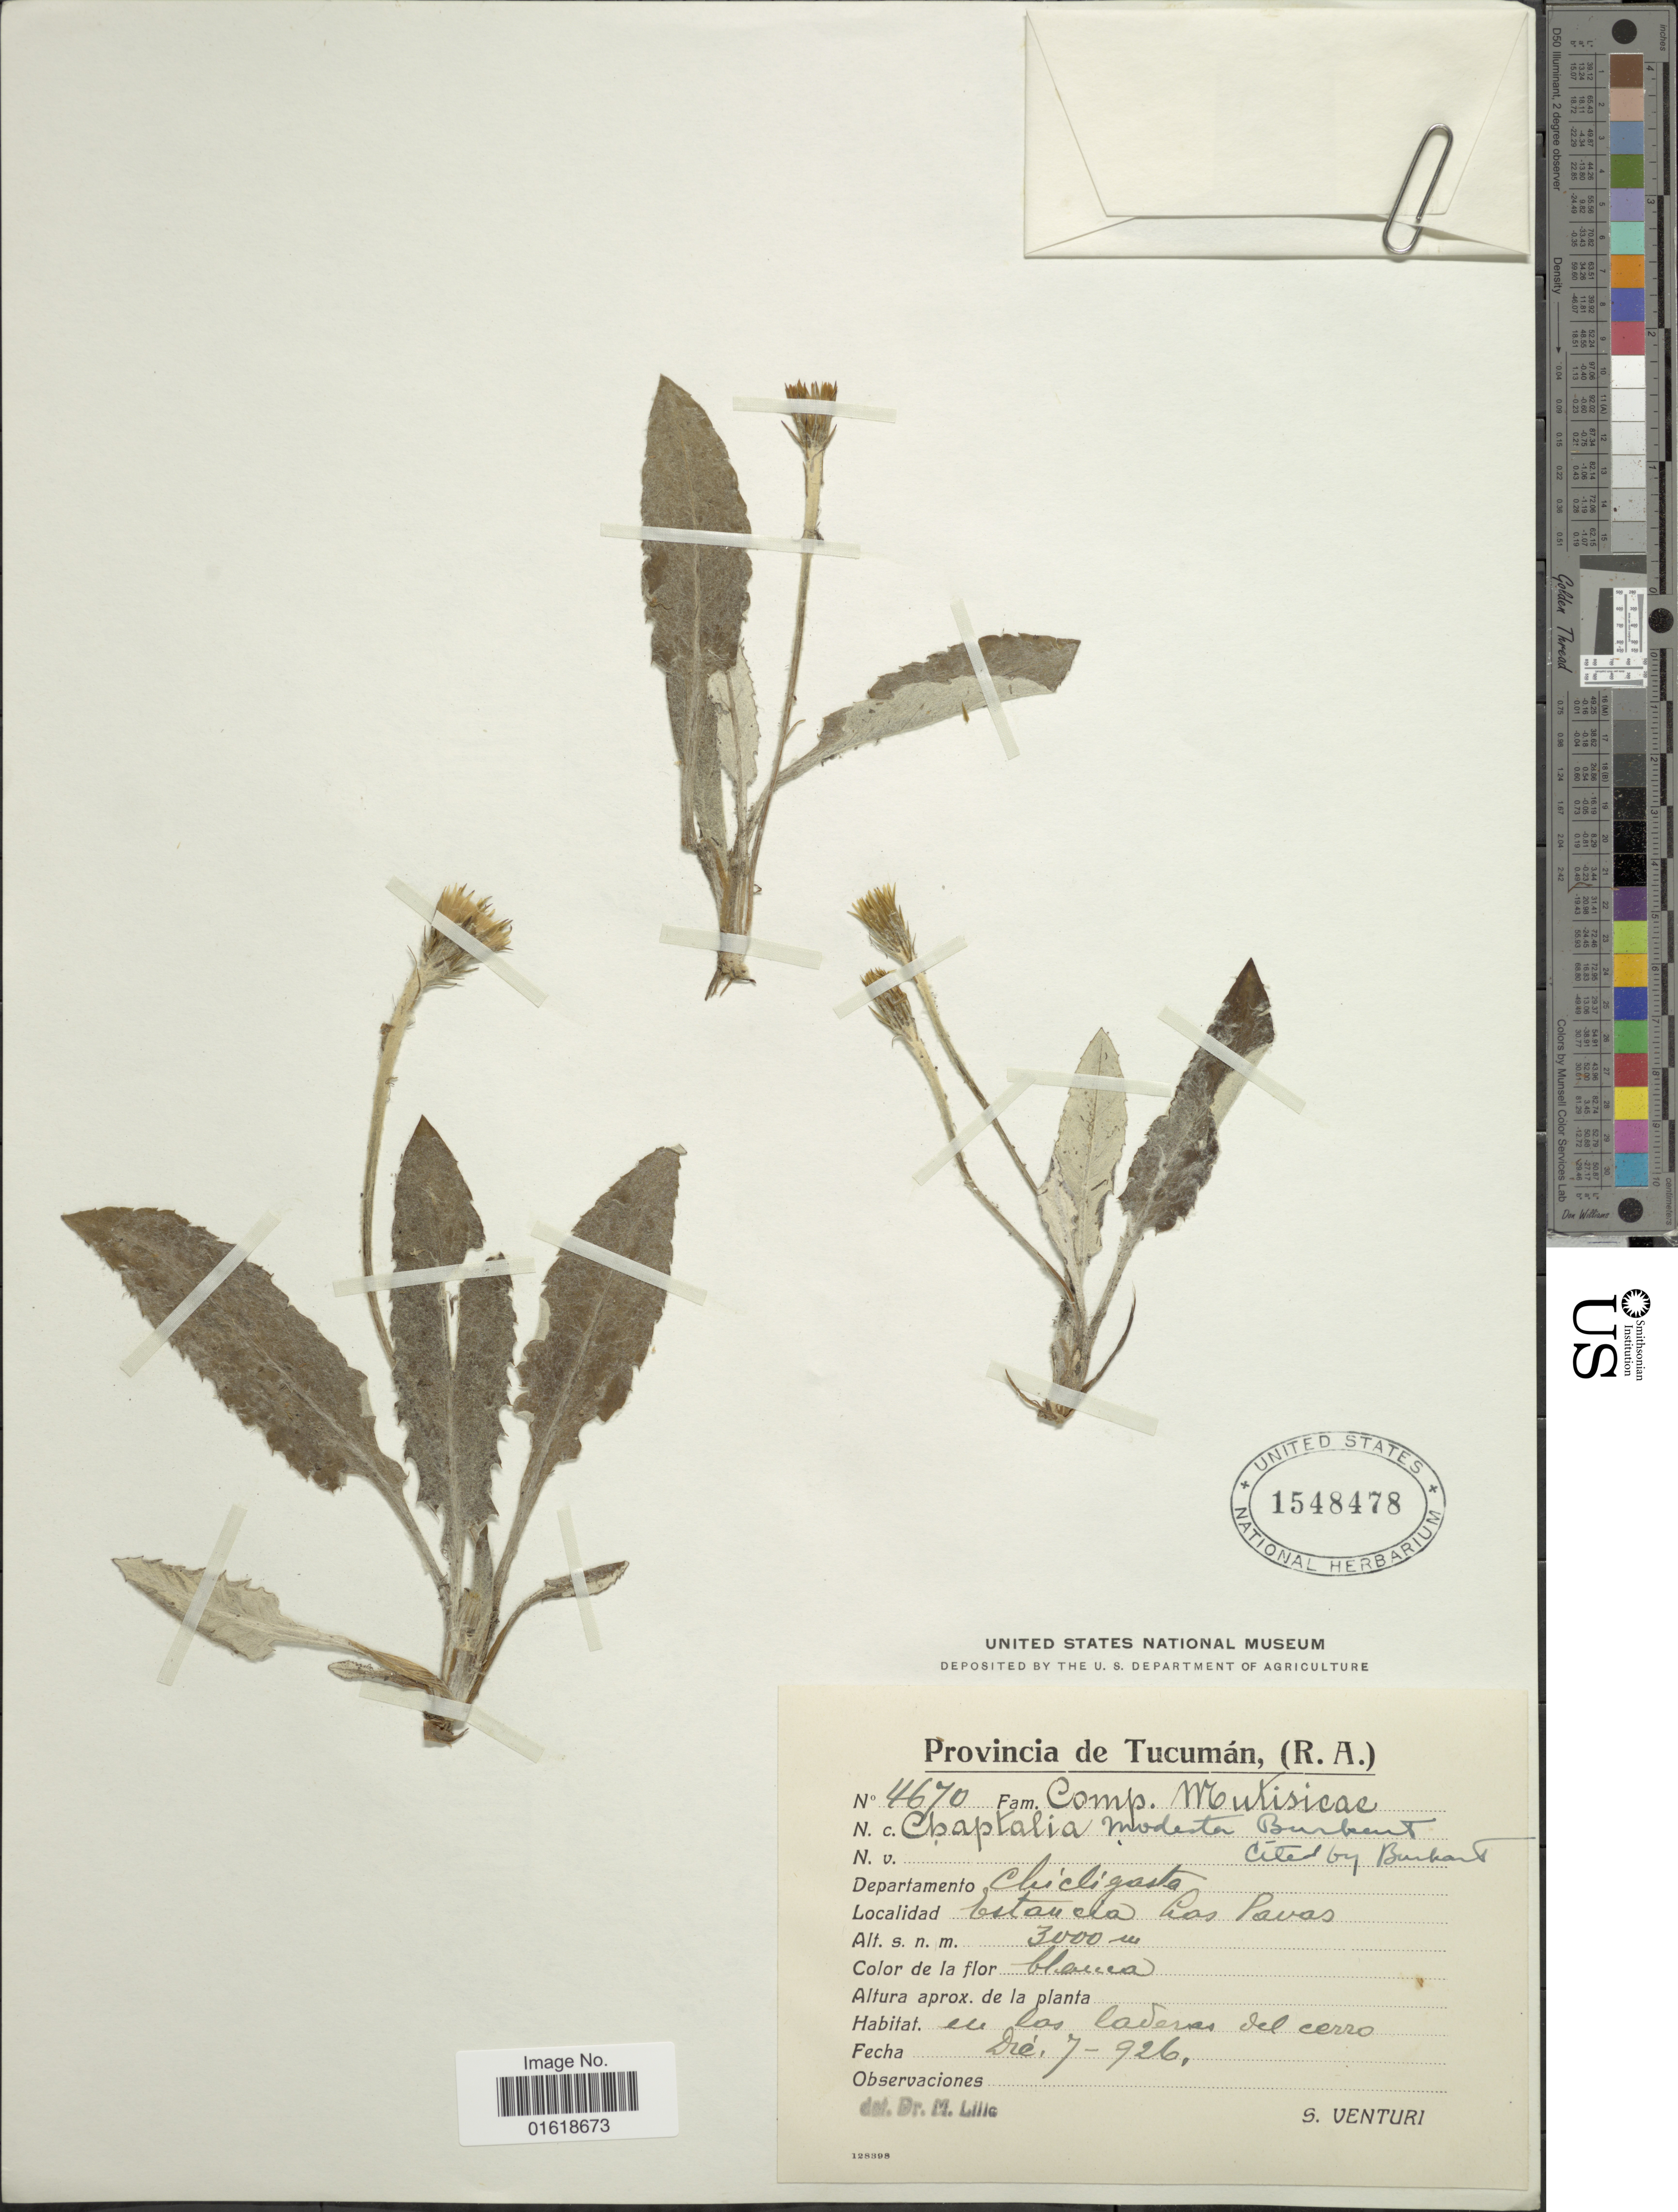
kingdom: Plantae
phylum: Tracheophyta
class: Magnoliopsida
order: Asterales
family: Asteraceae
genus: Chaptalia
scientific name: Chaptalia modesta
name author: Burkart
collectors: S. Venturi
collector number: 4670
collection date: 1926-12-07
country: Argentina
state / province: Tucuman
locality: Provincia de Tucumán, (R.A). Departamento Chicligasta. Estancia Los Pavas.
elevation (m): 3000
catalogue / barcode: US 1548478